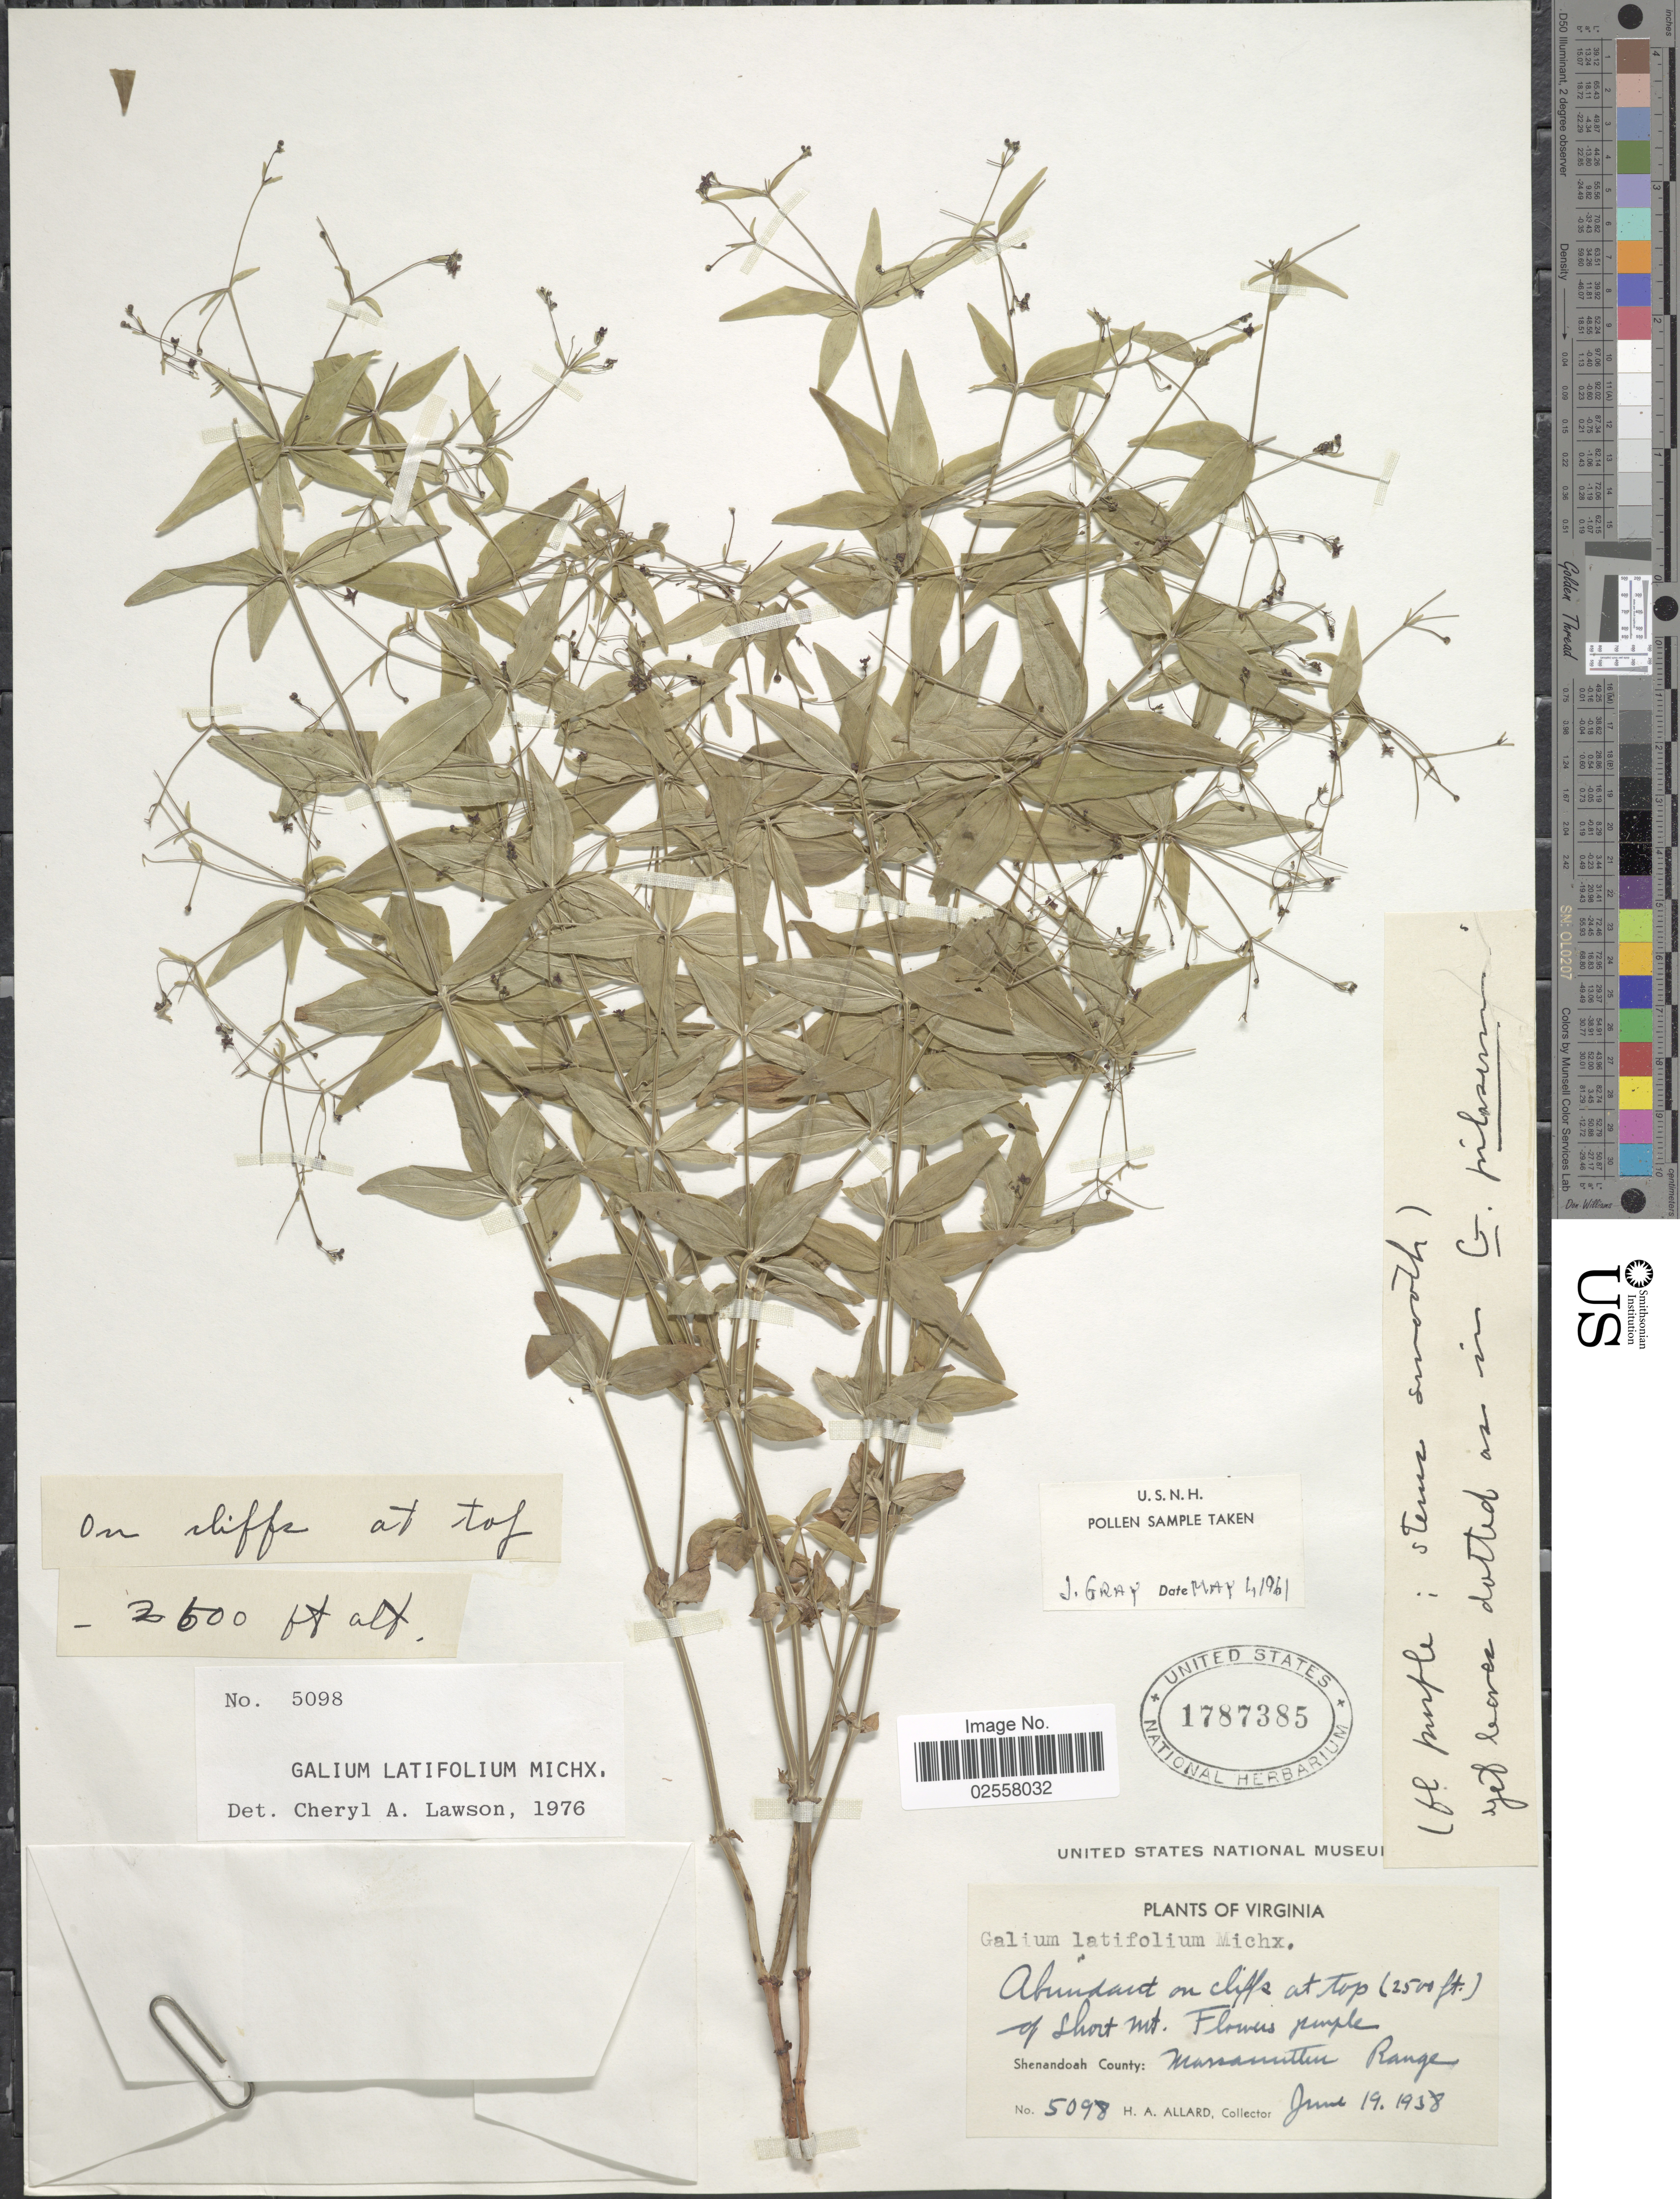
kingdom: Plantae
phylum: Tracheophyta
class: Magnoliopsida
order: Gentianales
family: Rubiaceae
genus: Galium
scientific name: Galium latifolium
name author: Michx.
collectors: H. A. Allard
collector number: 5098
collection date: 1958-06-19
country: United States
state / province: Virginia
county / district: Shenandoah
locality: Abundant on cliffs at top of Short Mt. Shenandoah County: Massanutten Range.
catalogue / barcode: US 1787385